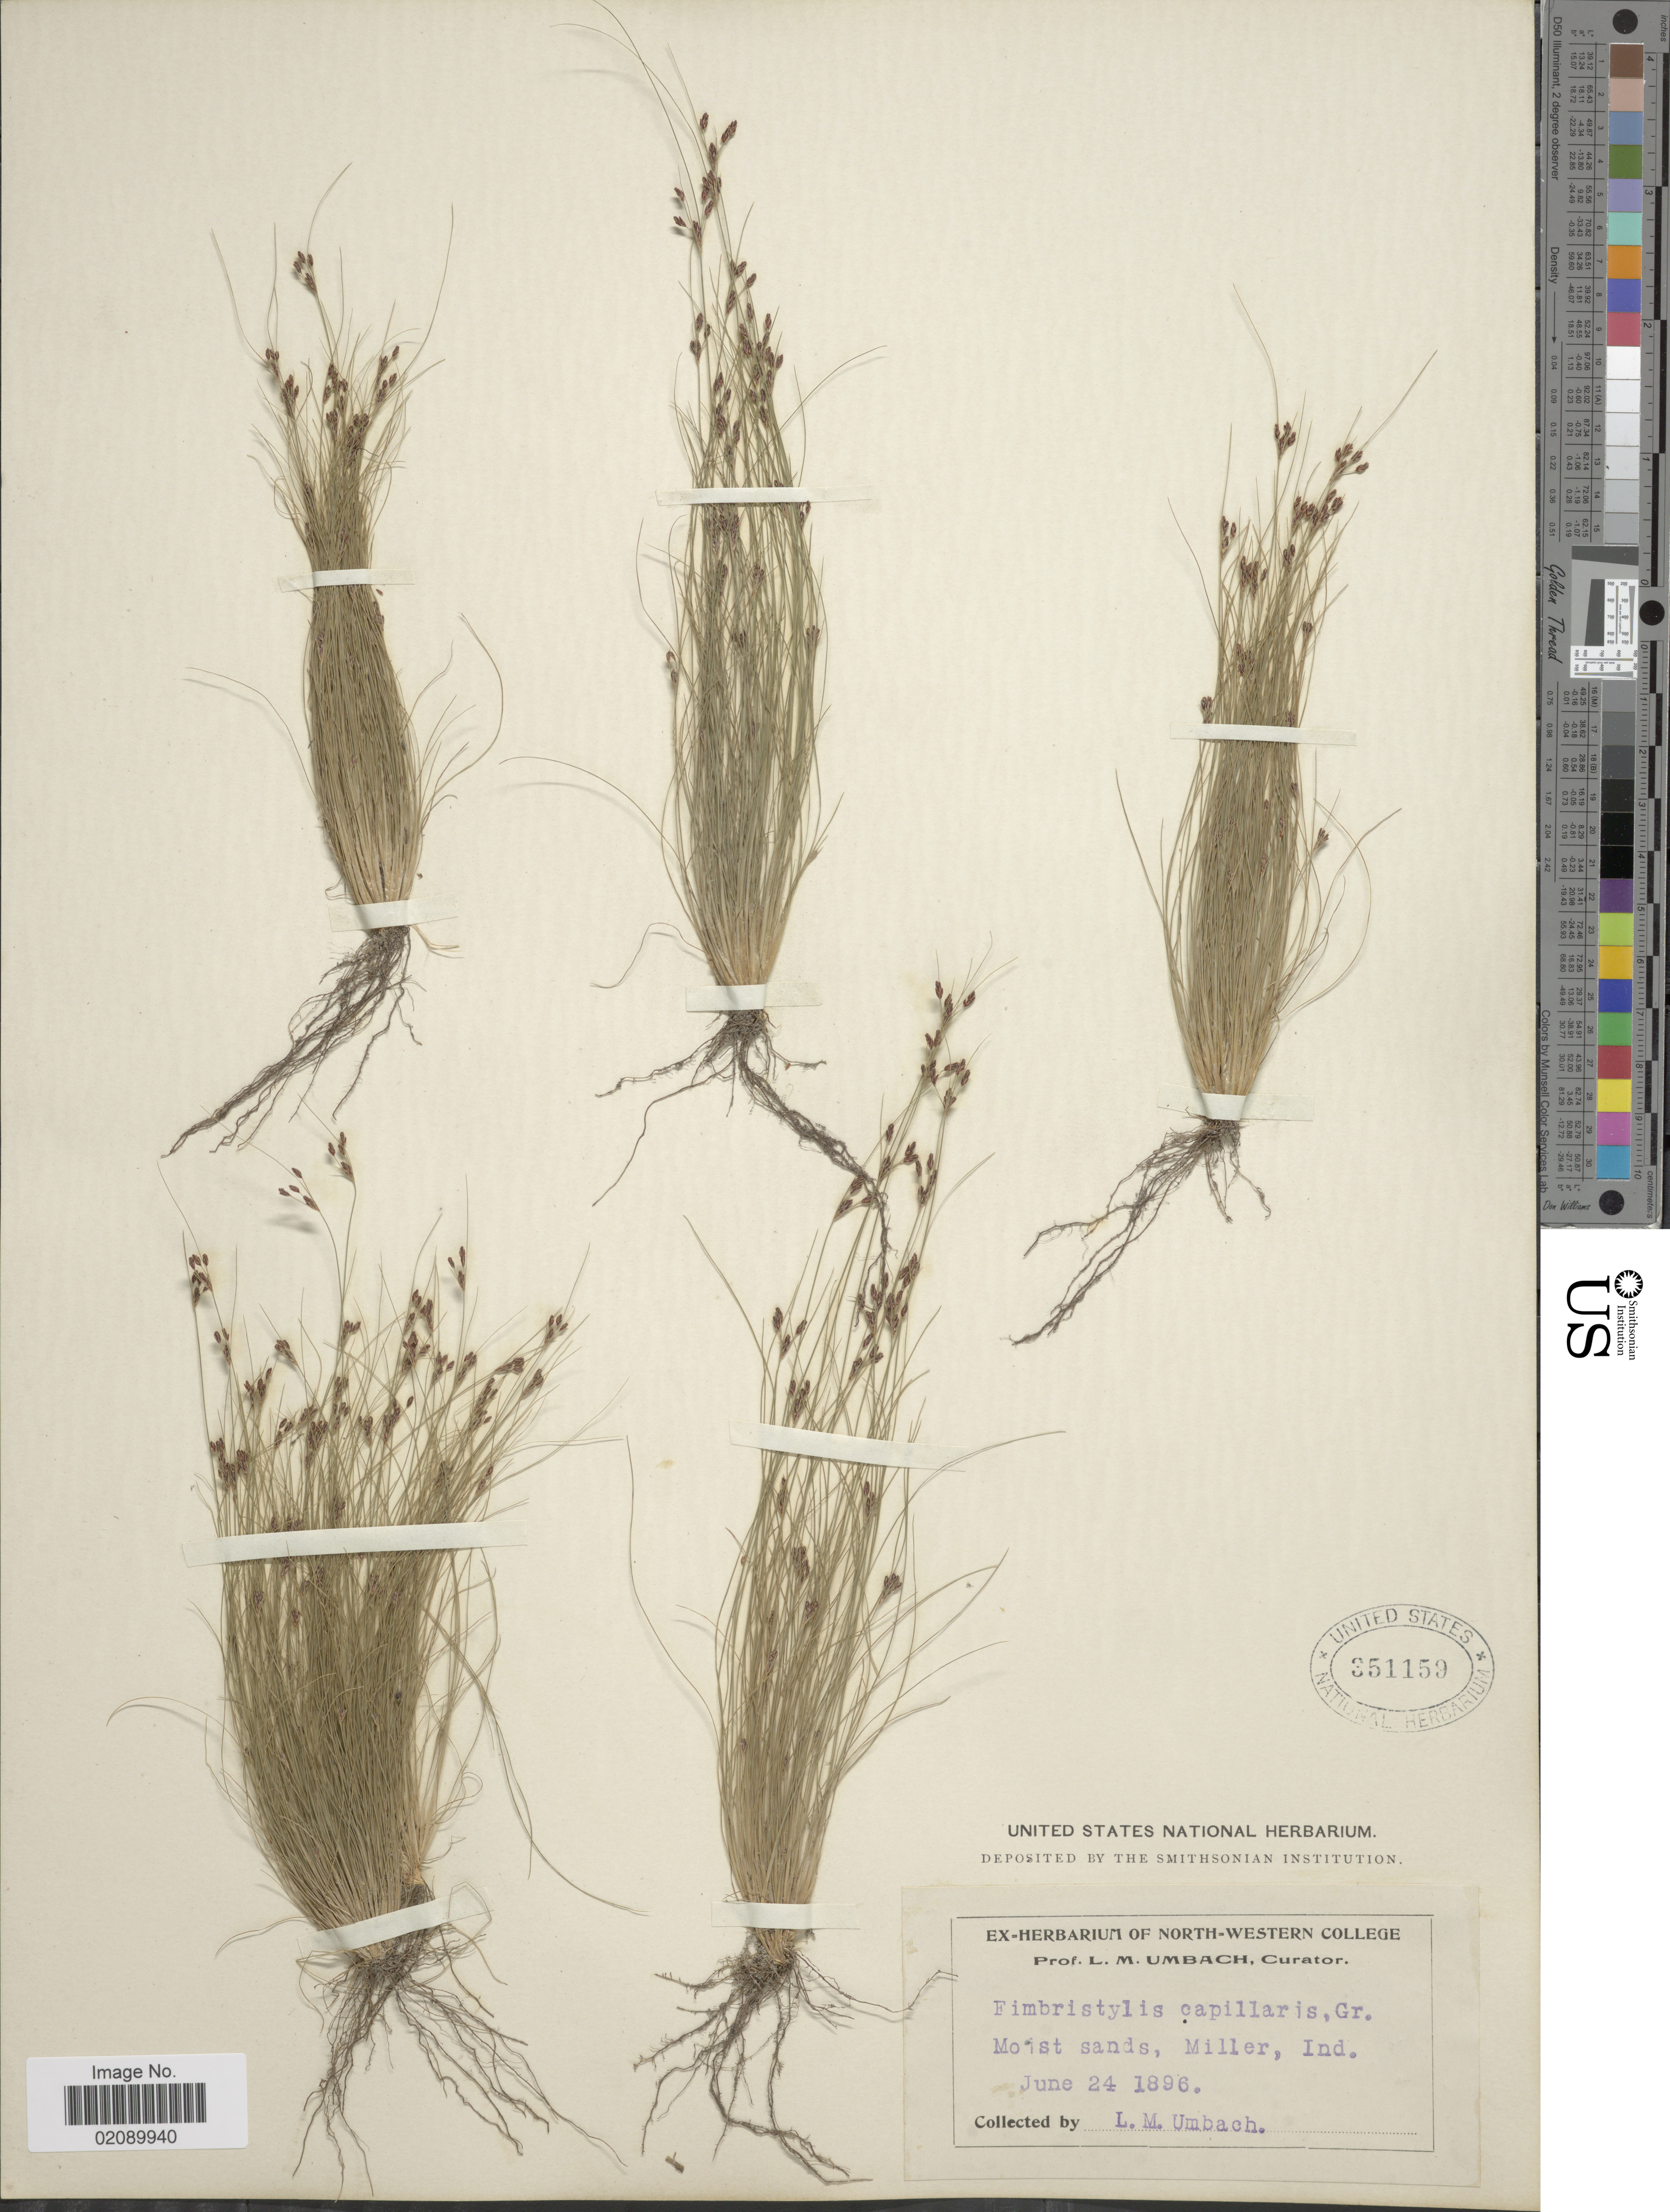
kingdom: Plantae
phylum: Tracheophyta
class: Liliopsida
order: Poales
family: Cyperaceae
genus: Bulbostylis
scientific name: Bulbostylis capillaris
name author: (L.) Kunth ex C.B. Clarke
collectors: L. M. Umbach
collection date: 1896-06-24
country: United States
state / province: Indiana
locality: Moist sands, Miller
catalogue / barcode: US 351159